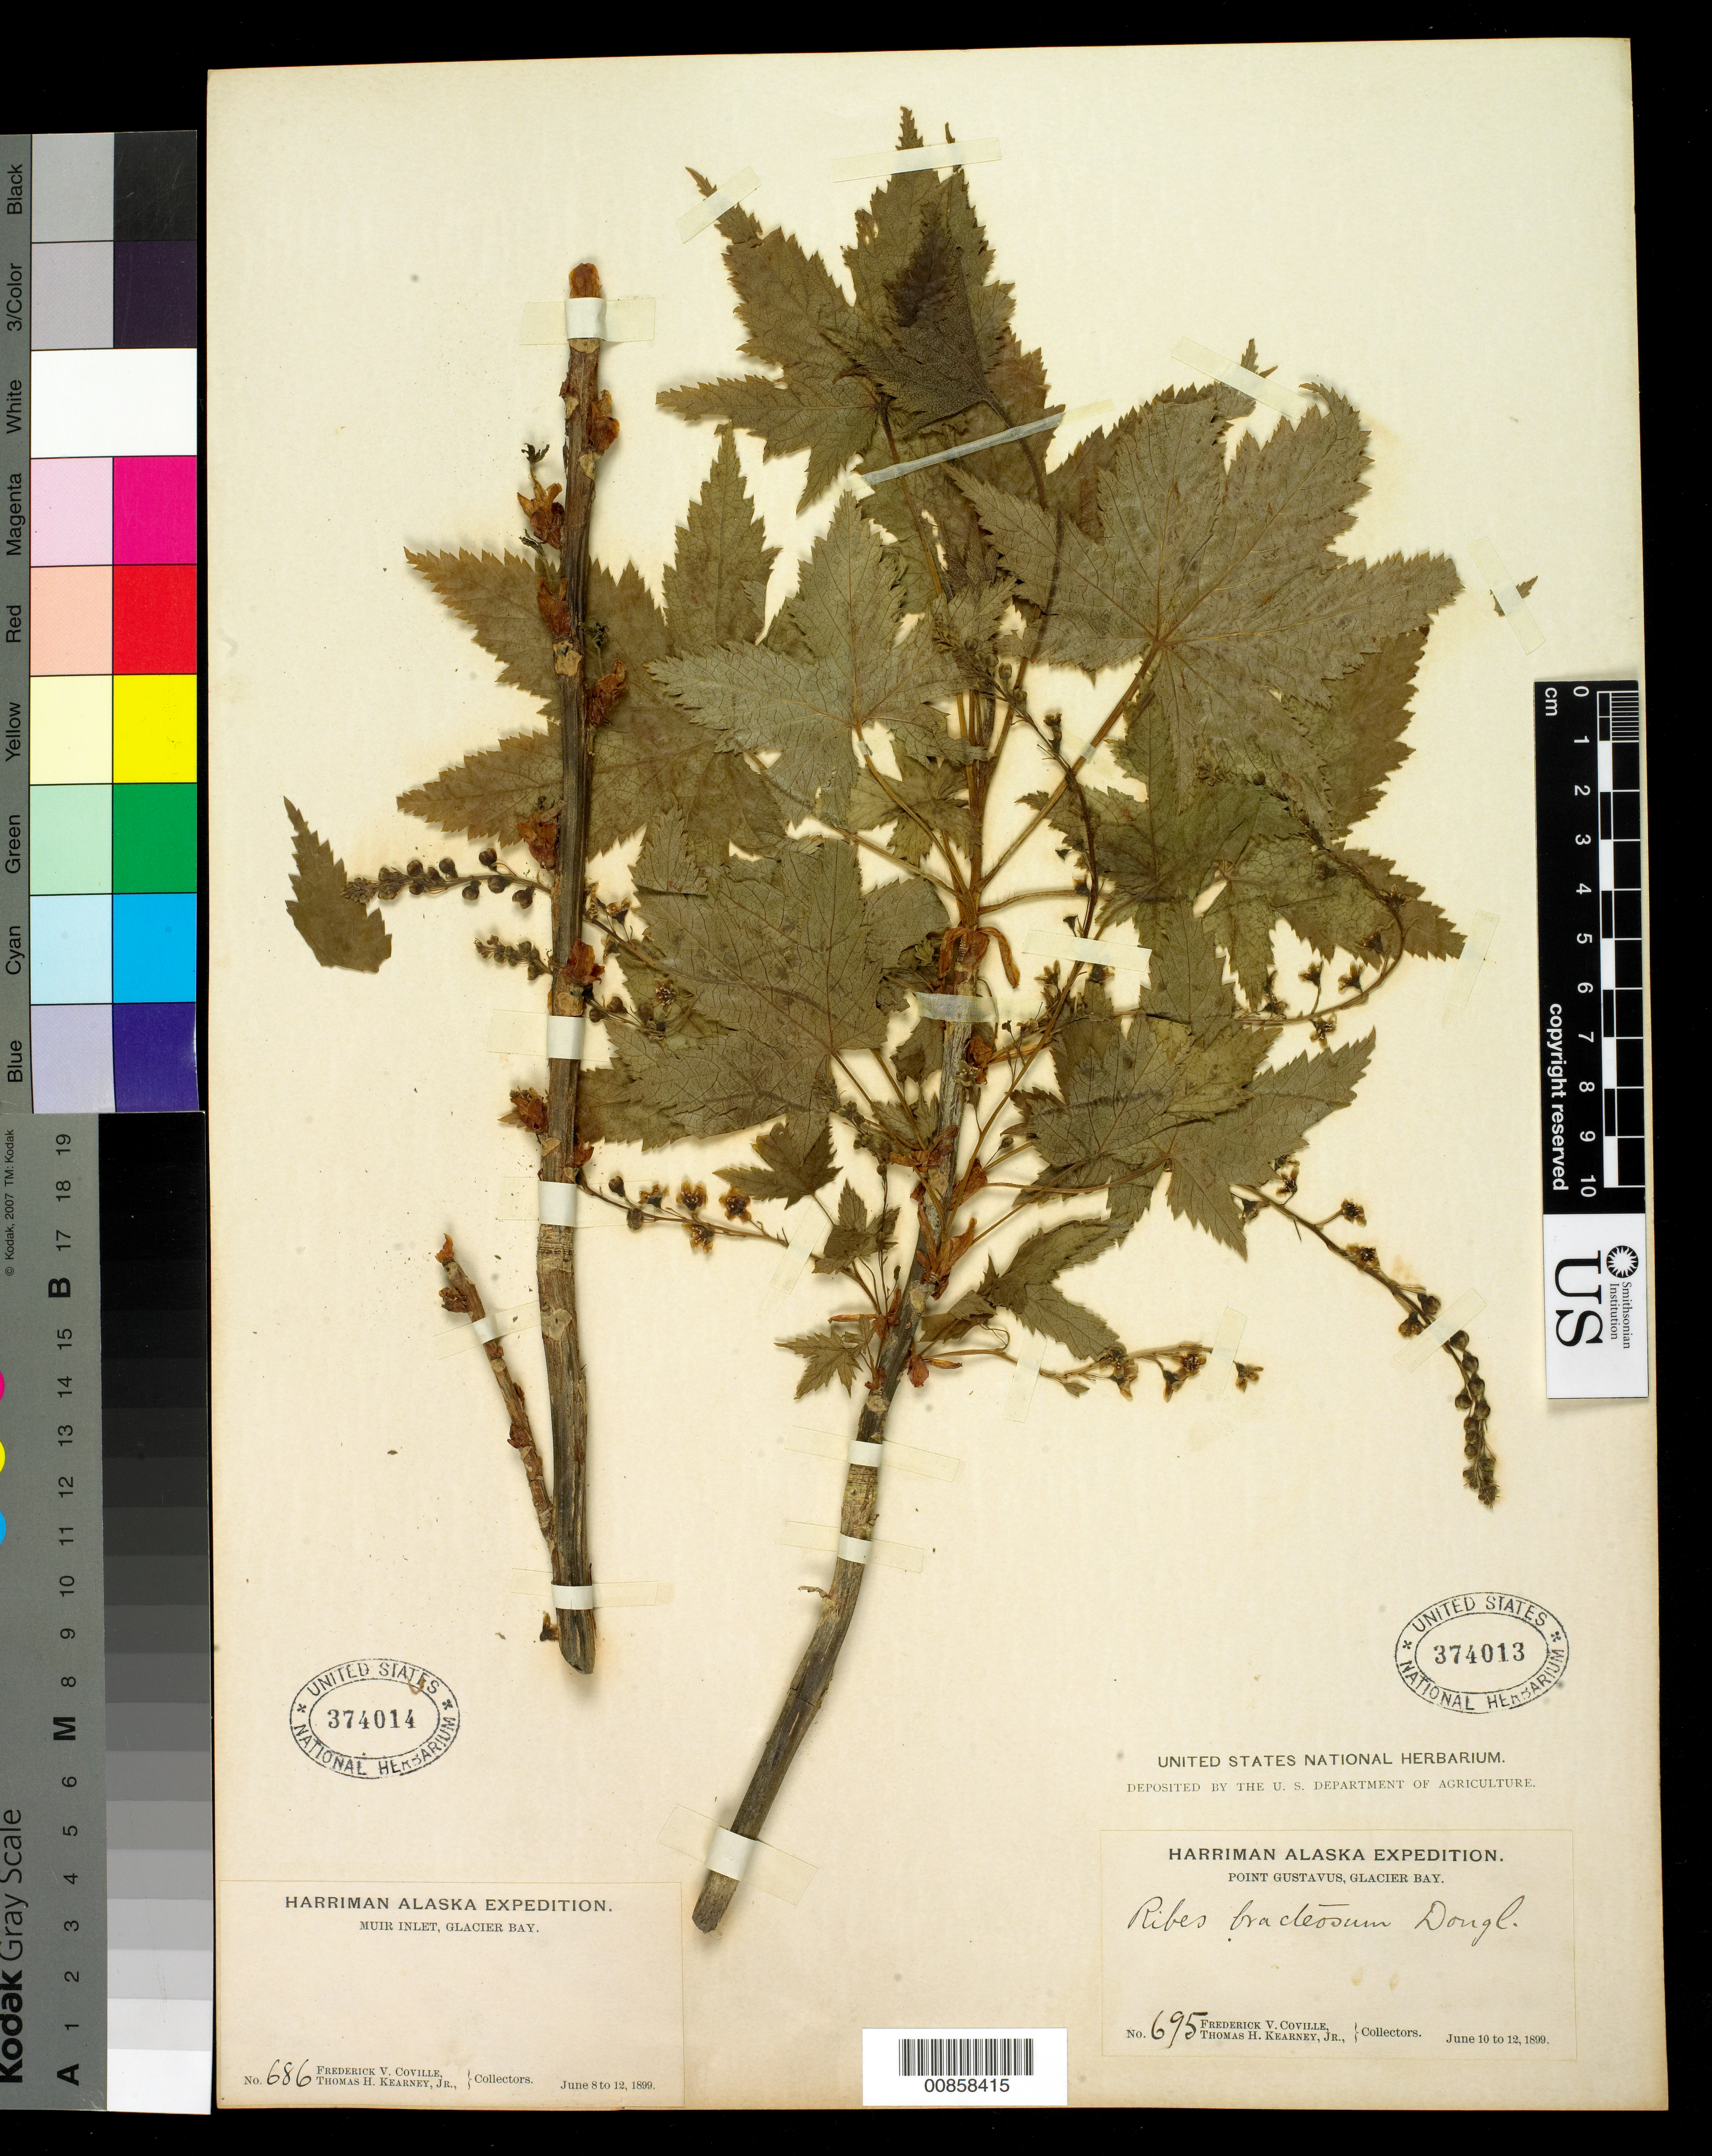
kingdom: Plantae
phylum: Tracheophyta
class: Magnoliopsida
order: Saxifragales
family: Grossulariaceae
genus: Ribes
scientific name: Ribes bracteosum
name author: Douglas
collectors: F. V. Coville & T. H. Kearney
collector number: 695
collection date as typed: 10 Jun 1899 to 12 Jun 1899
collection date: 1899-06-10/1899-06-12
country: United States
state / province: Alaska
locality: Point Gustavus, Glacier Bay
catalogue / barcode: US 374013